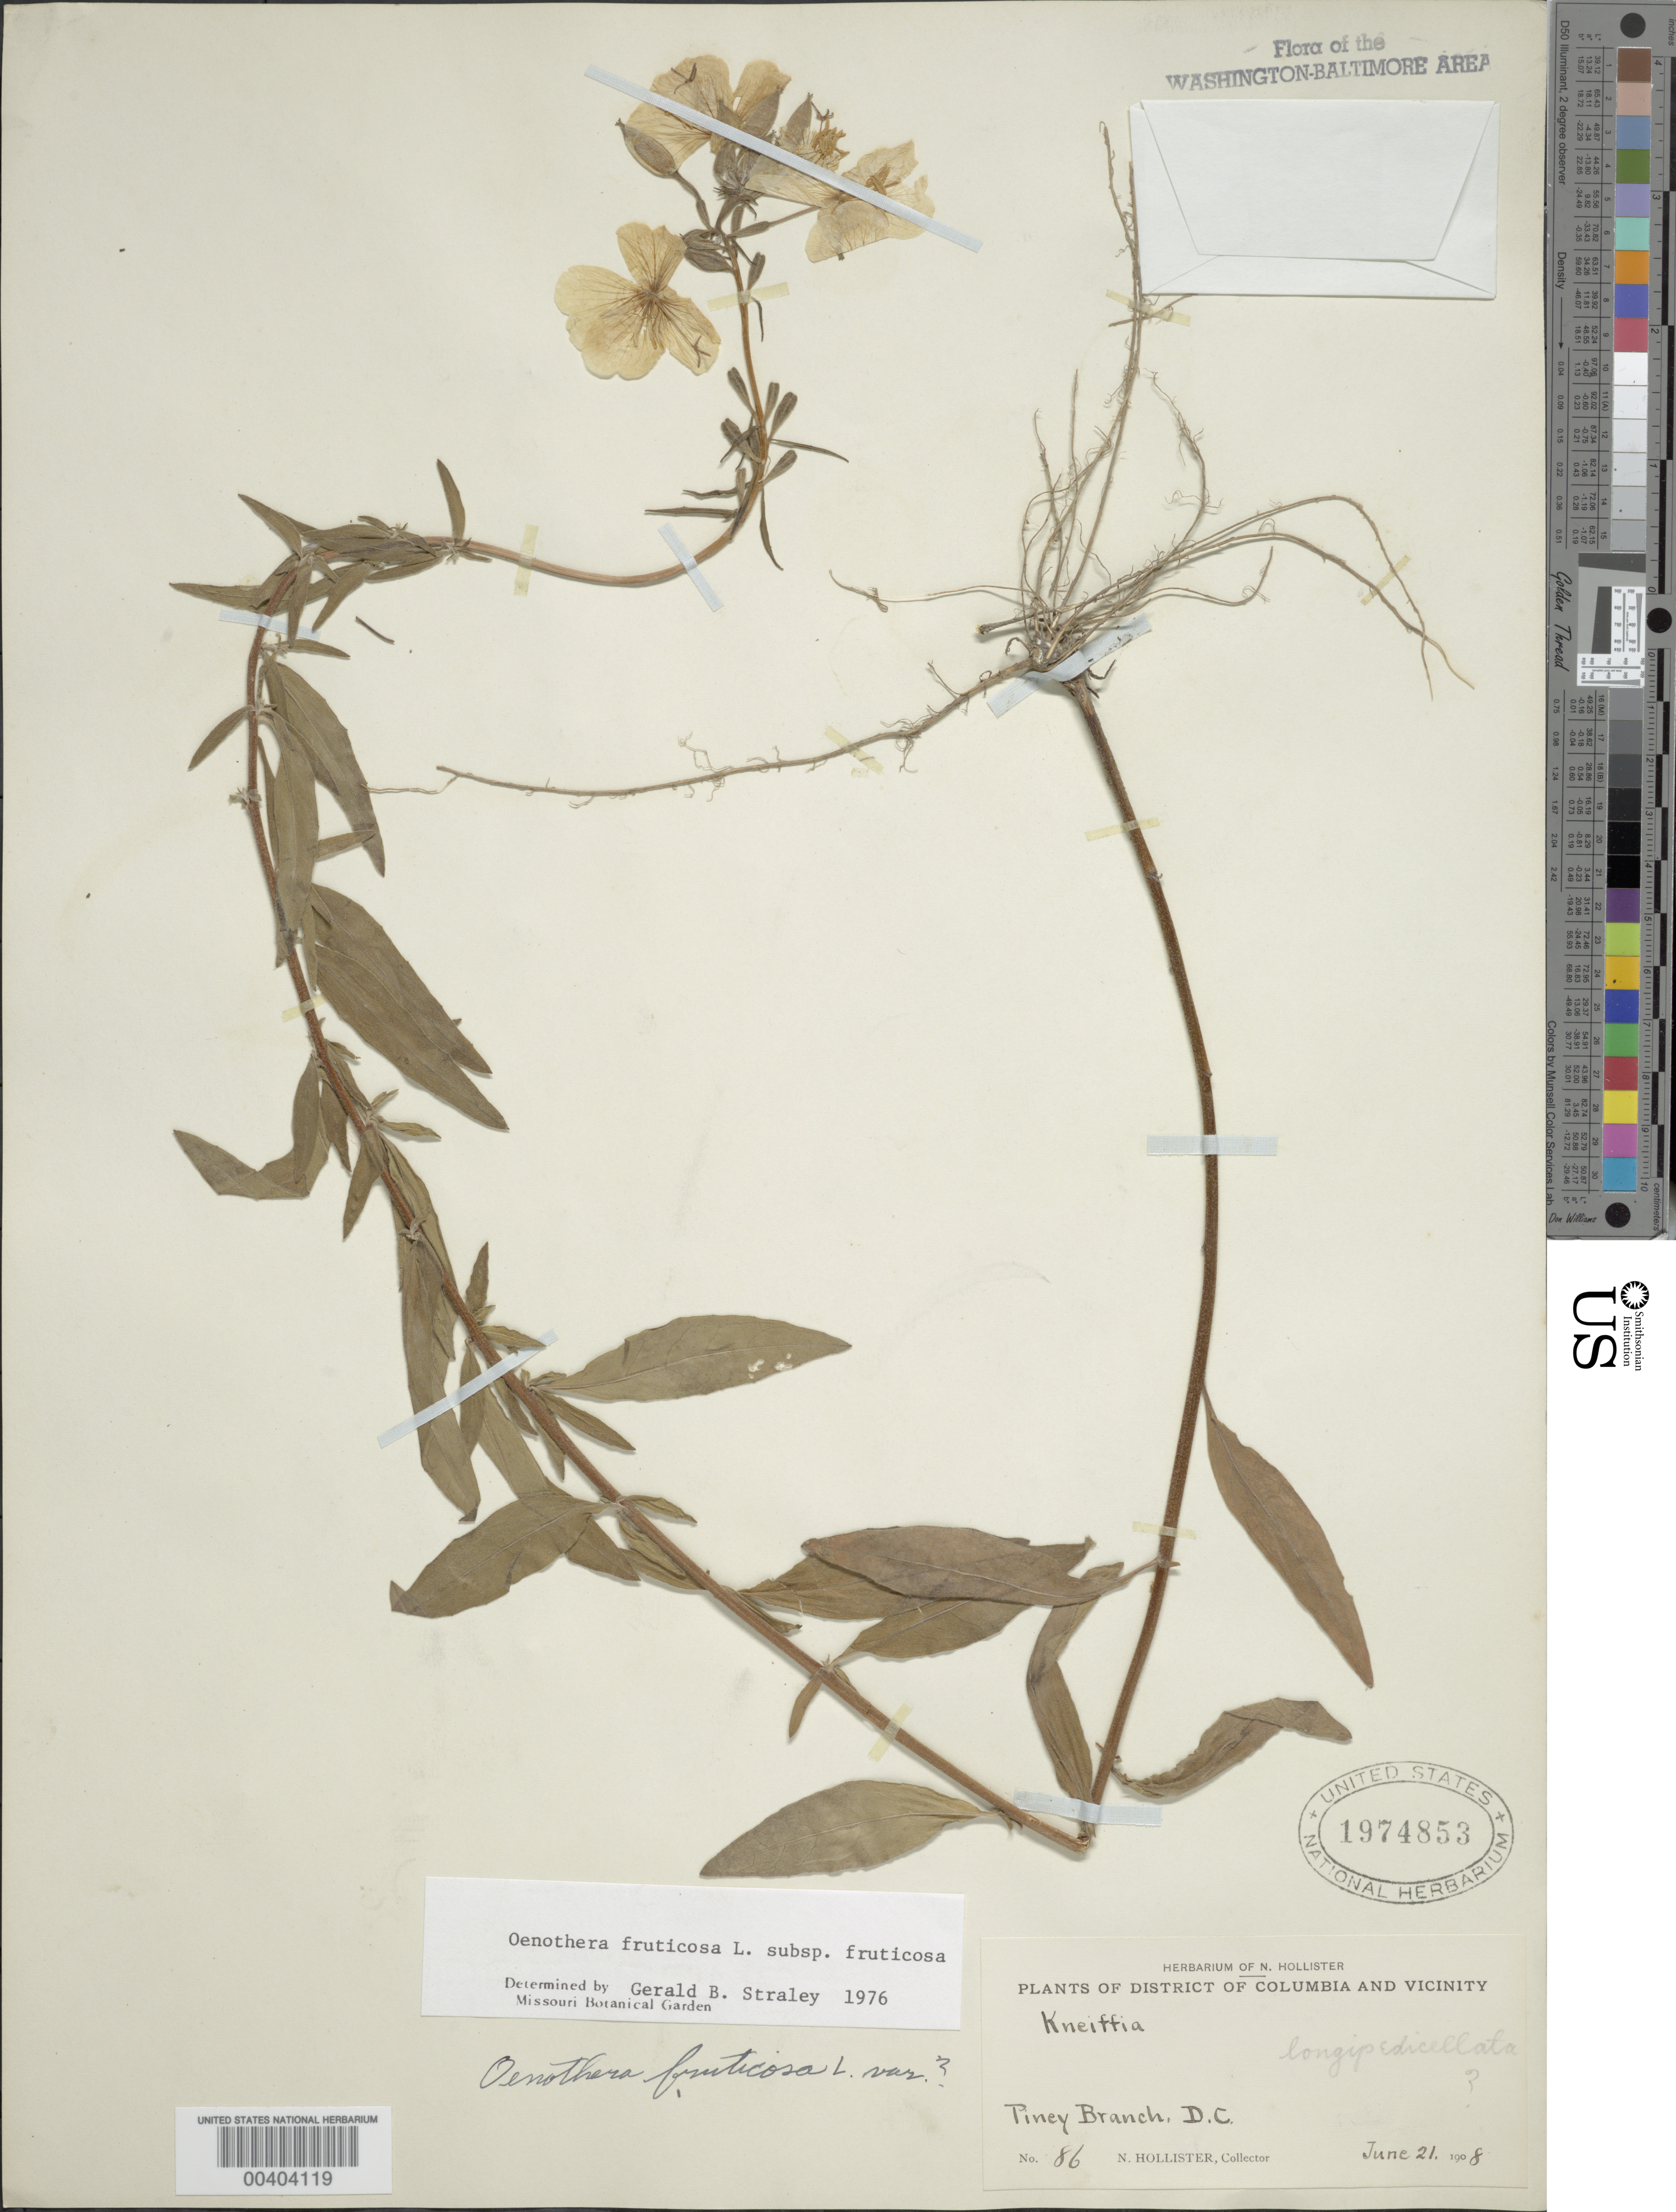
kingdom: Plantae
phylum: Tracheophyta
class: Magnoliopsida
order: Myrtales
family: Onagraceae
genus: Oenothera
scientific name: Oenothera fruticosa subsp. fruticosa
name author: L.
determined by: Straley, G. B.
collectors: N. Hollister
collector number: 86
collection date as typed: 21 Jun 1908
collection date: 1908-06-21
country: United States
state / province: District of Columbia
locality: Piney Branch Rock Creek Park and Vicinity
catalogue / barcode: US 1974853